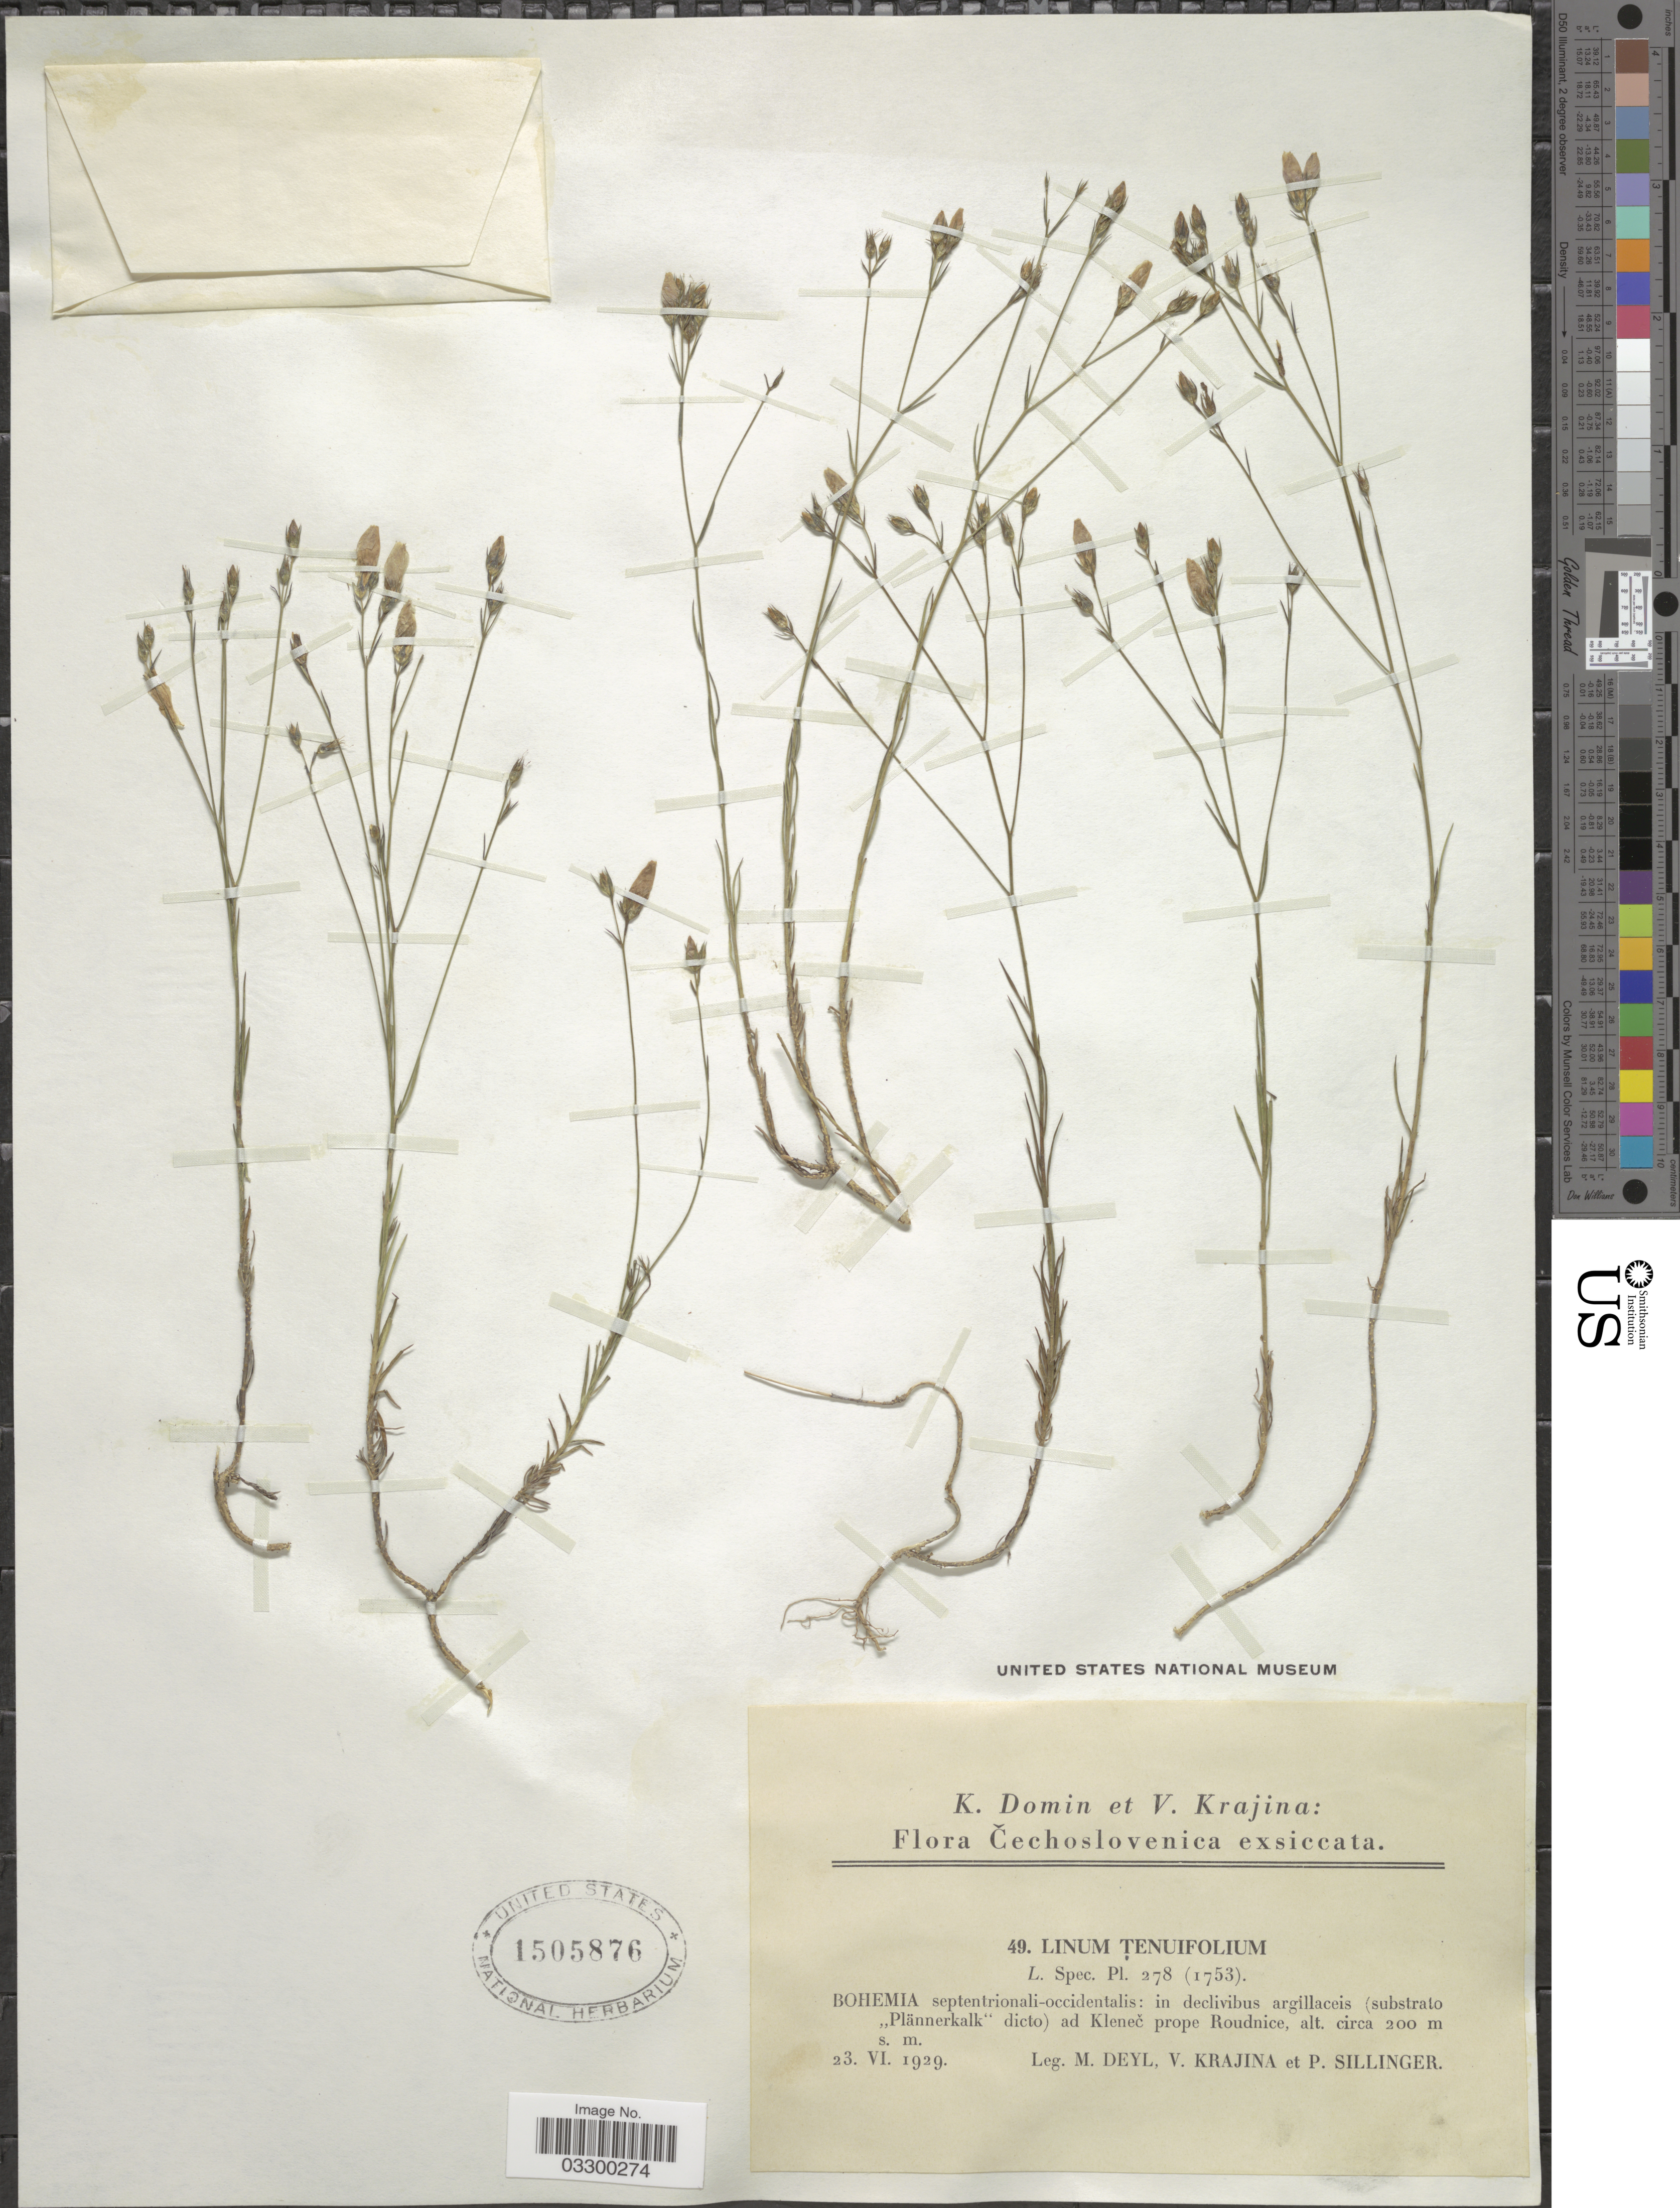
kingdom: Plantae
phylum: Tracheophyta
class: Magnoliopsida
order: Malpighiales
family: Linaceae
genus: Linum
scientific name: Linum tenuifolium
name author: L.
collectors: M. Deyl, V. Krajina & P. Sillinger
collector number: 49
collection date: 1929-06-23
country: Czechia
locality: Čechoslovenica. Bohemia septentrionali-occidentalis: in declivibus argillaceis (substrato "Plännerkalk" dicto) ad Kleneč prope Roudnice.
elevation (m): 200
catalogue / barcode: US 1505876